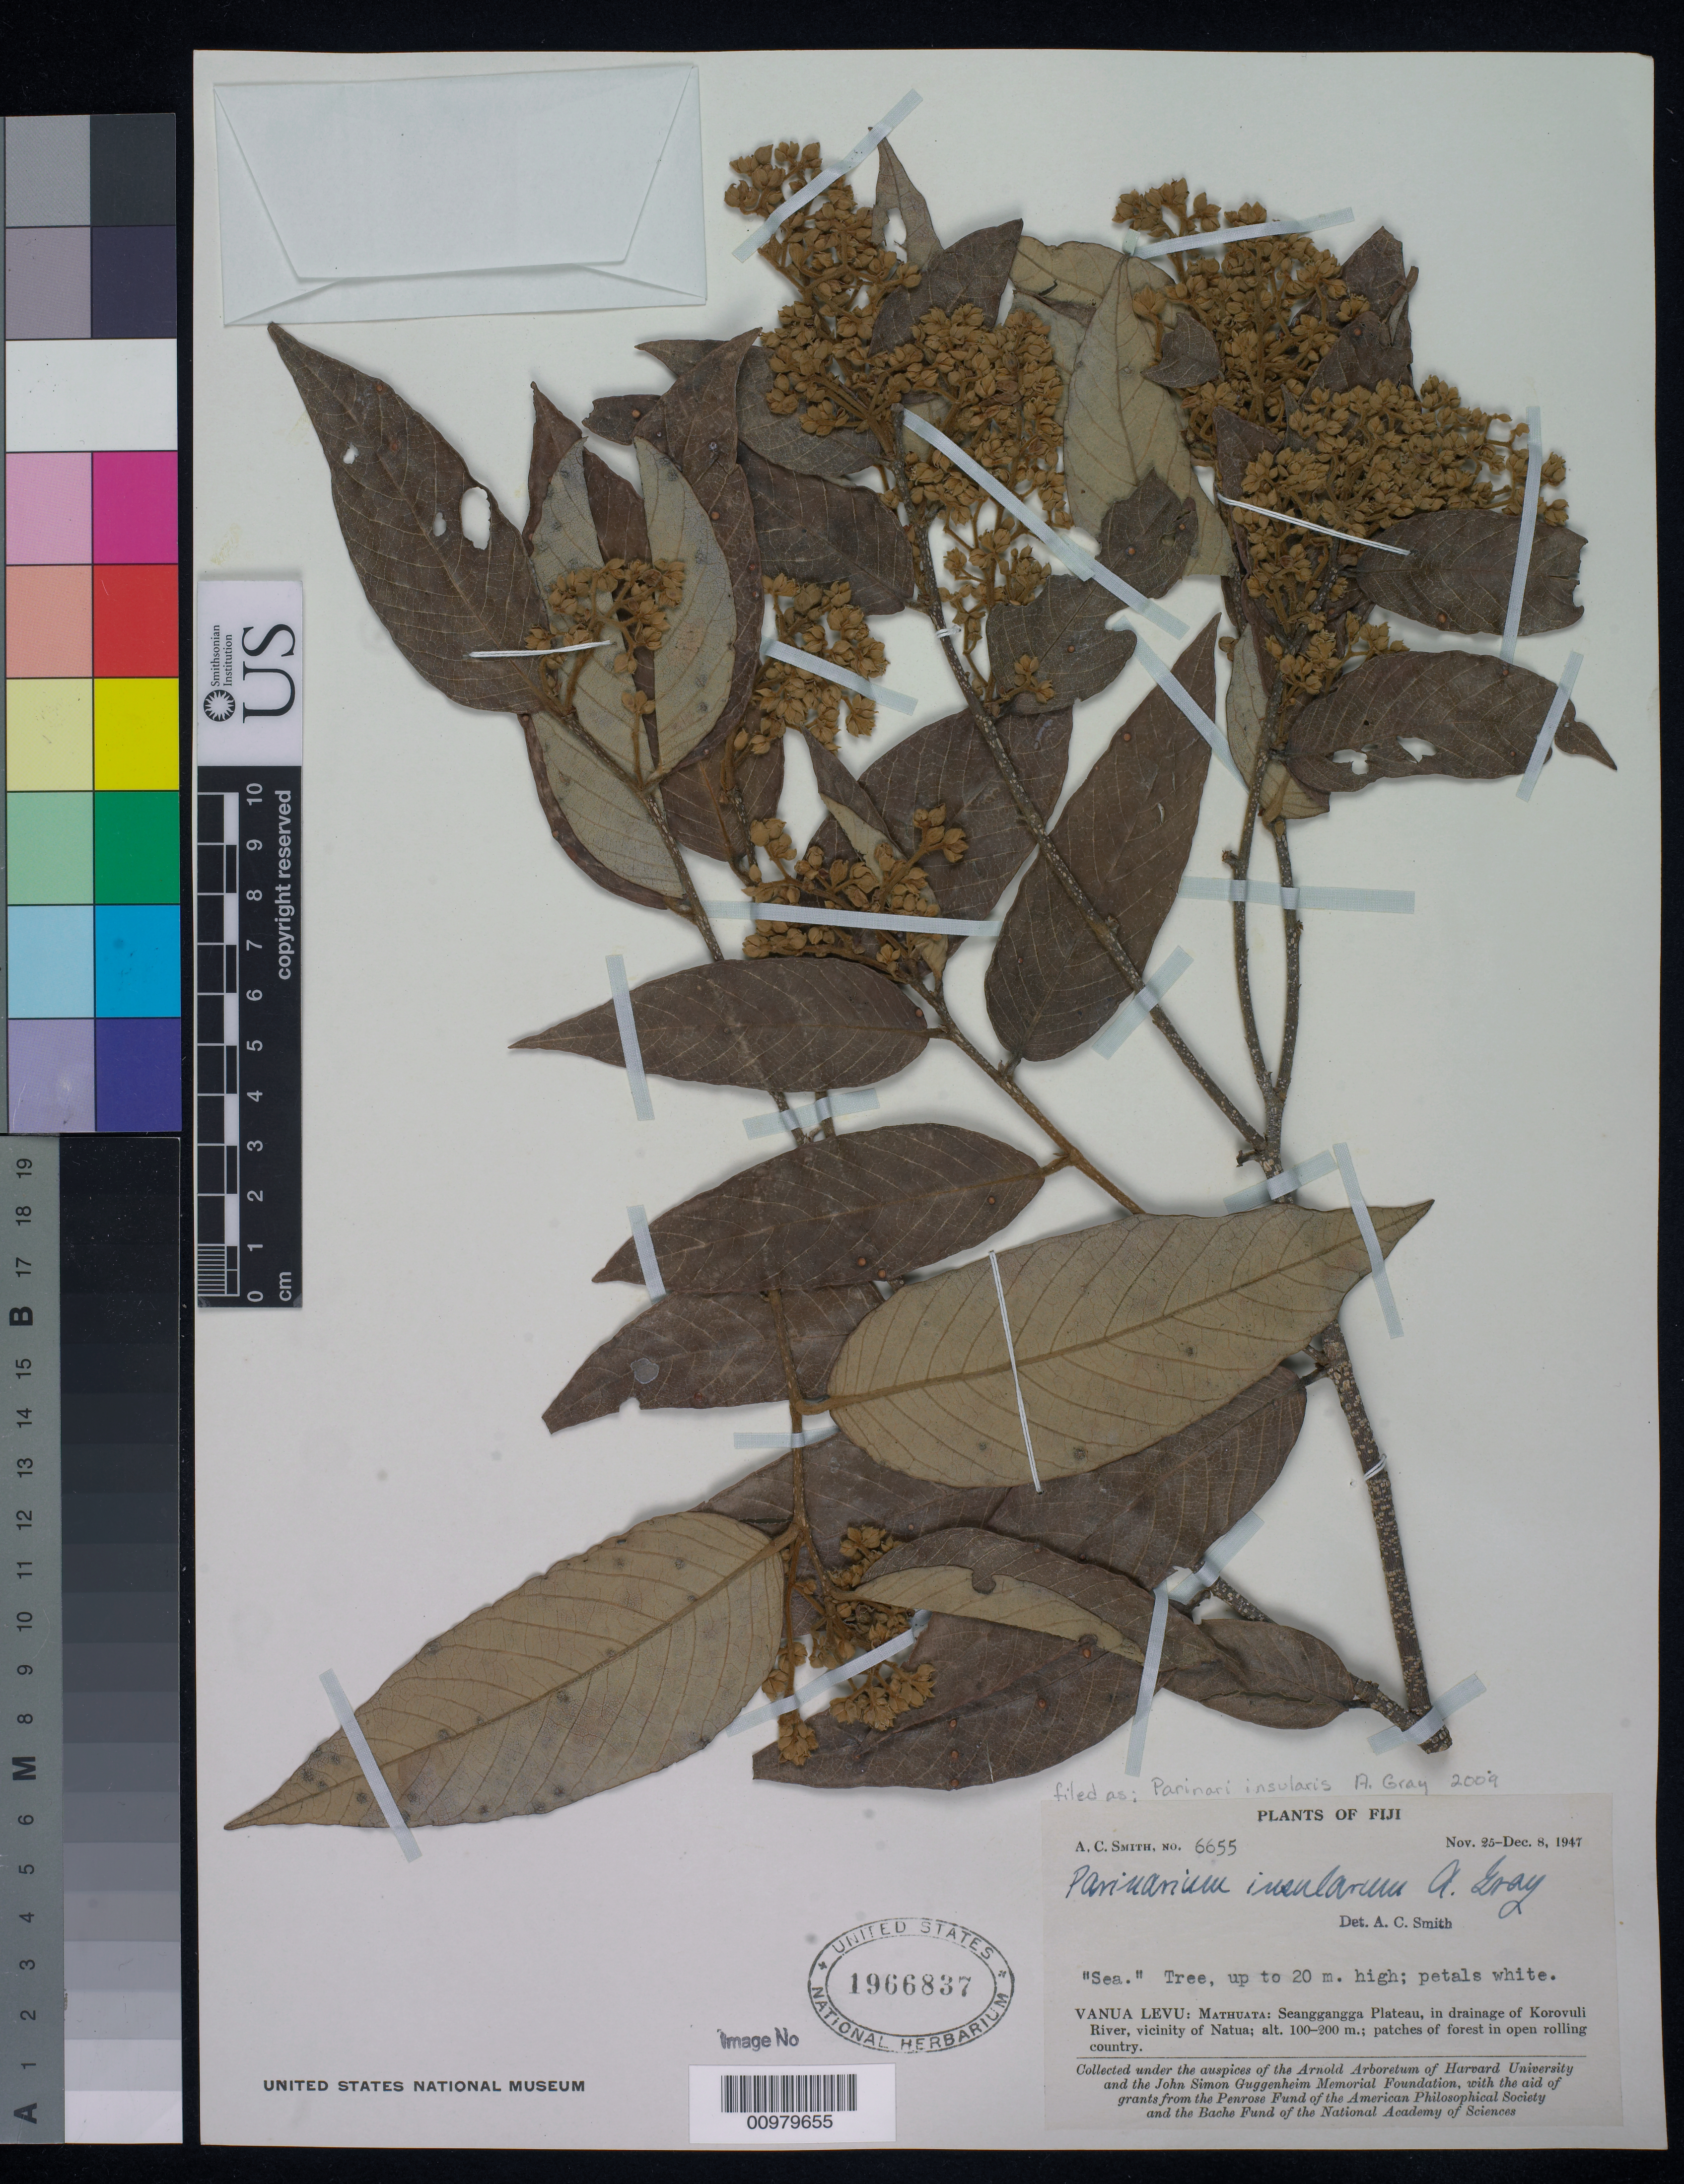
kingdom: Plantae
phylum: Tracheophyta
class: Magnoliopsida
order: Malvales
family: Malvaceae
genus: Papuodendron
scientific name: Papuodendron lepidotum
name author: C.T. White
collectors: C. A. Smith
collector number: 6655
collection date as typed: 25 Nov 1947 to 08 Dec 1947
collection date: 1947-11-25/1947-12-08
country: Fiji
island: Vanua Levu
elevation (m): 100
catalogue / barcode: US 1966837